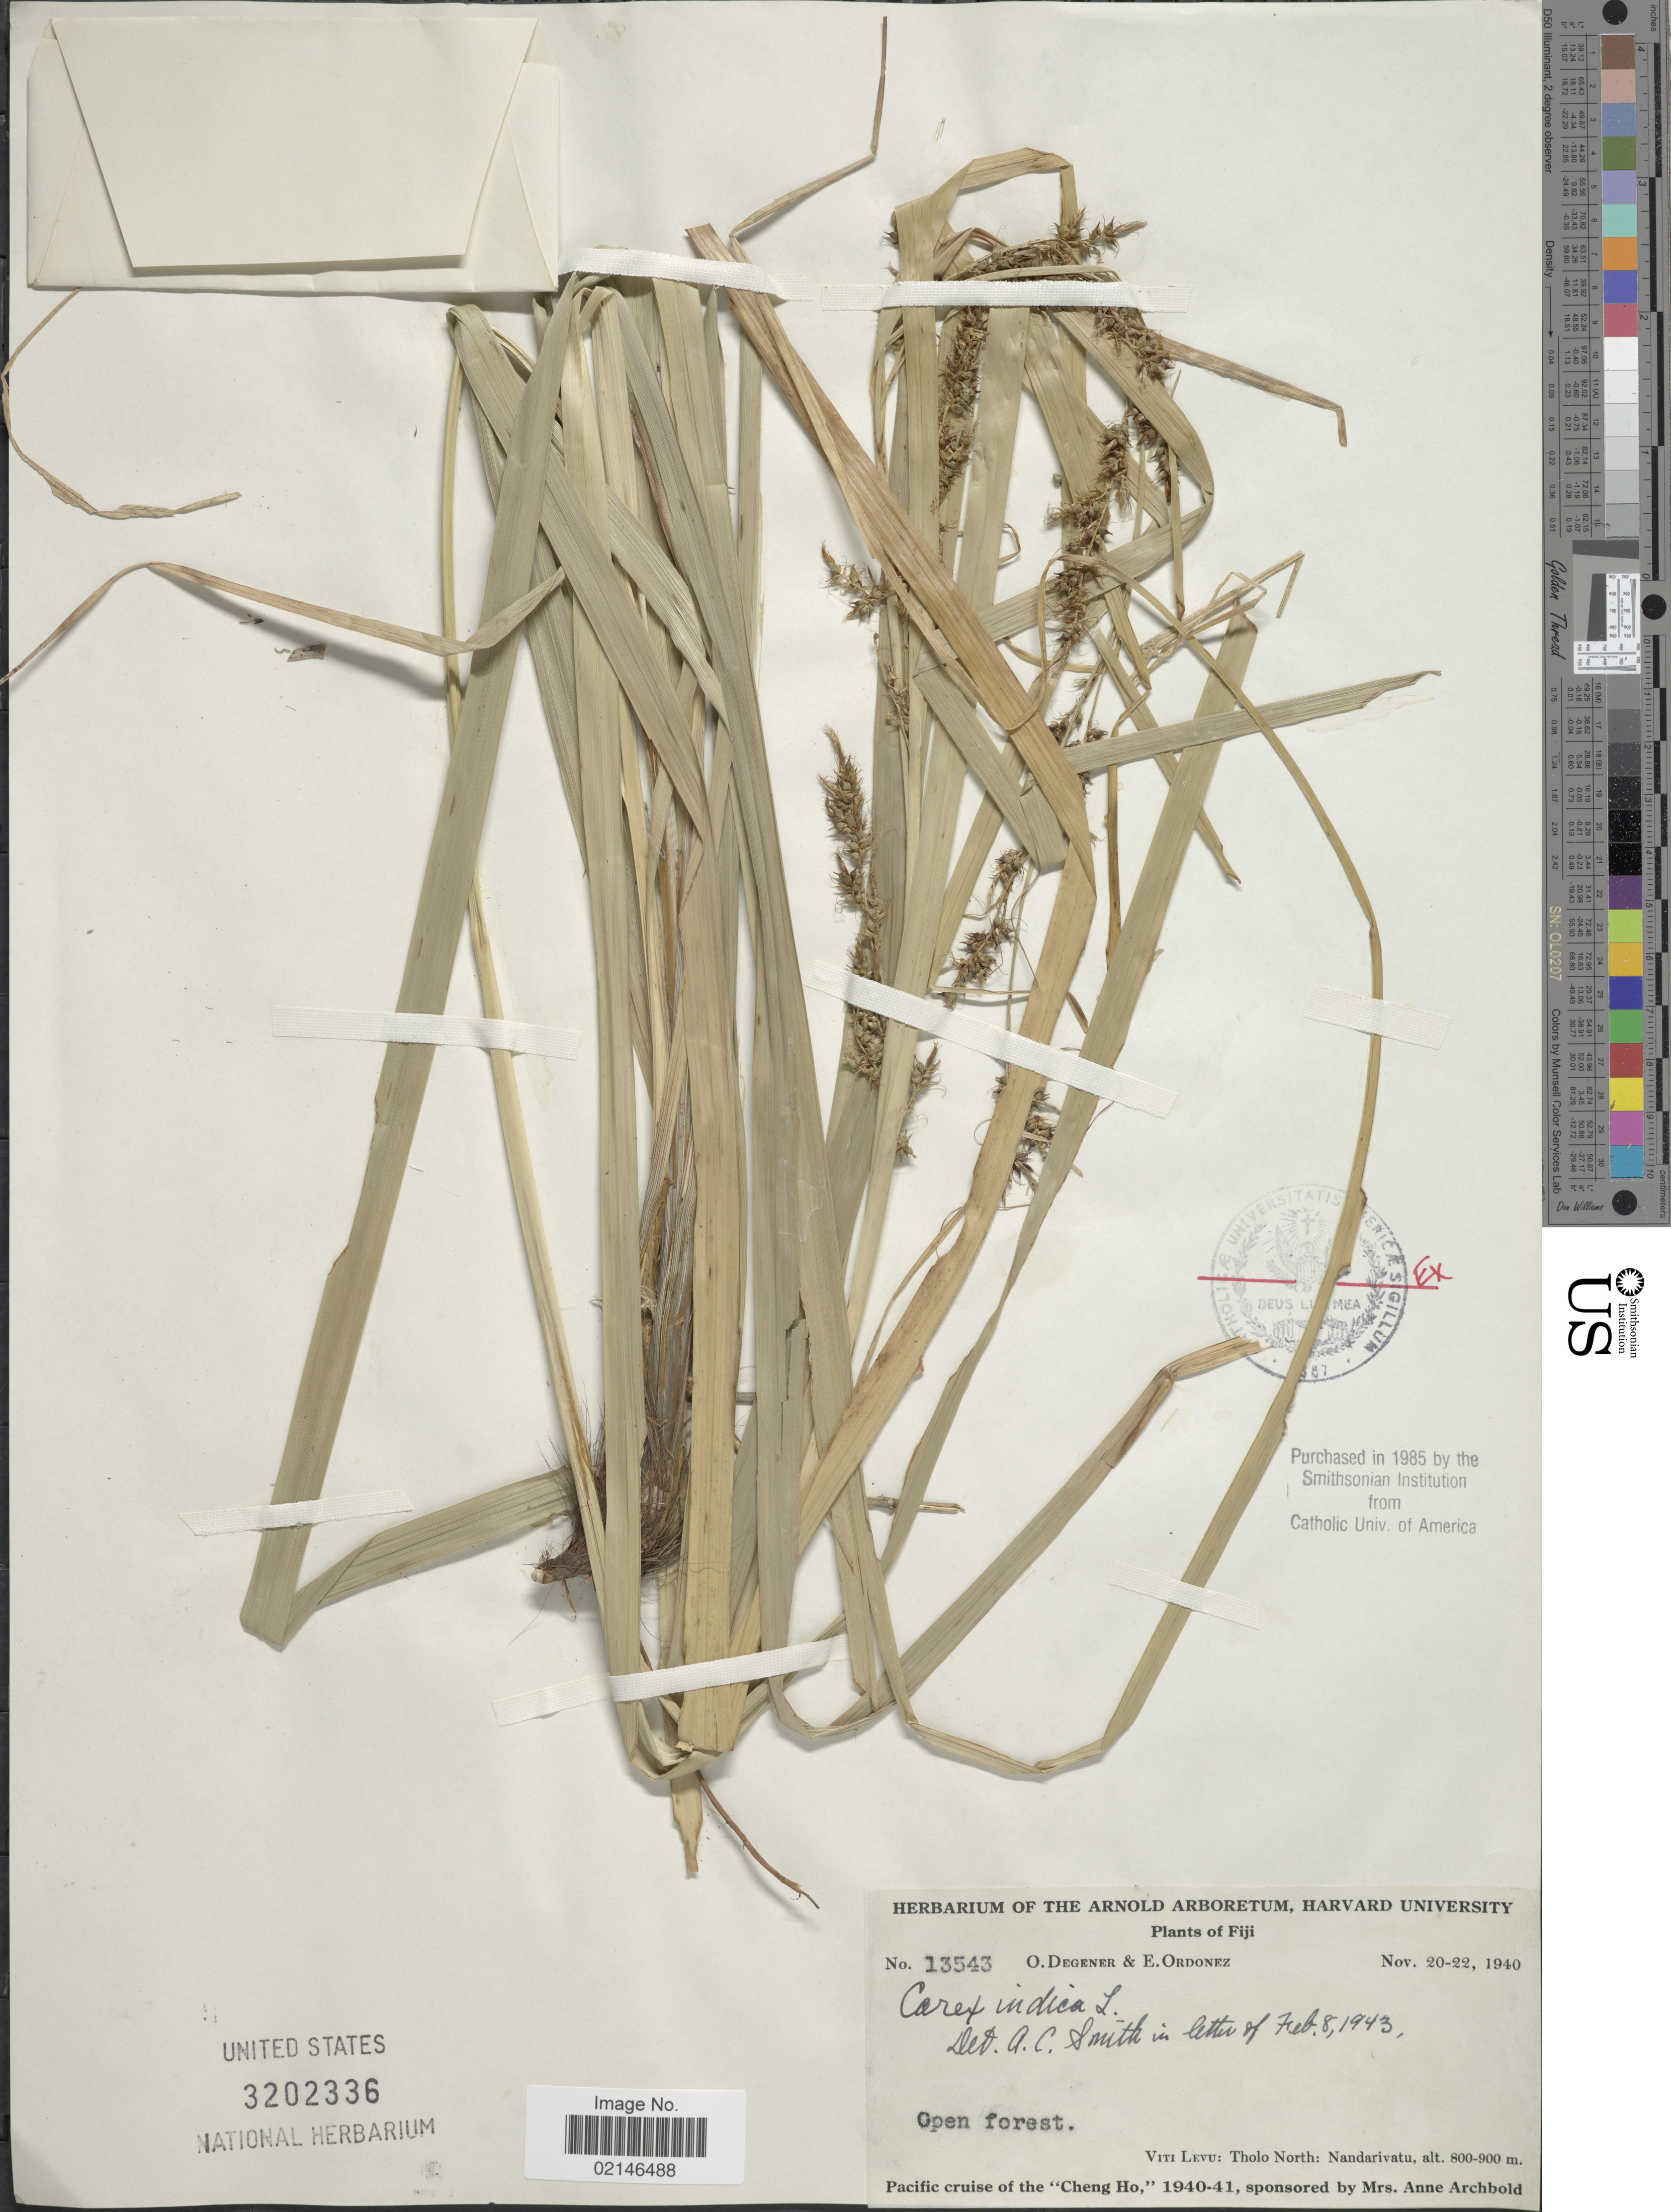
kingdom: Plantae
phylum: Tracheophyta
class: Liliopsida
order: Poales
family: Cyperaceae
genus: Carex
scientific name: Carex indica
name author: L.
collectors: O. Degener & E. Ordonez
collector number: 13543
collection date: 1940-11-20/1940-11-22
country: Fiji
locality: Viti Levu: Tholo North: Nandarivatu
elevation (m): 800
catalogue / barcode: US 3202336